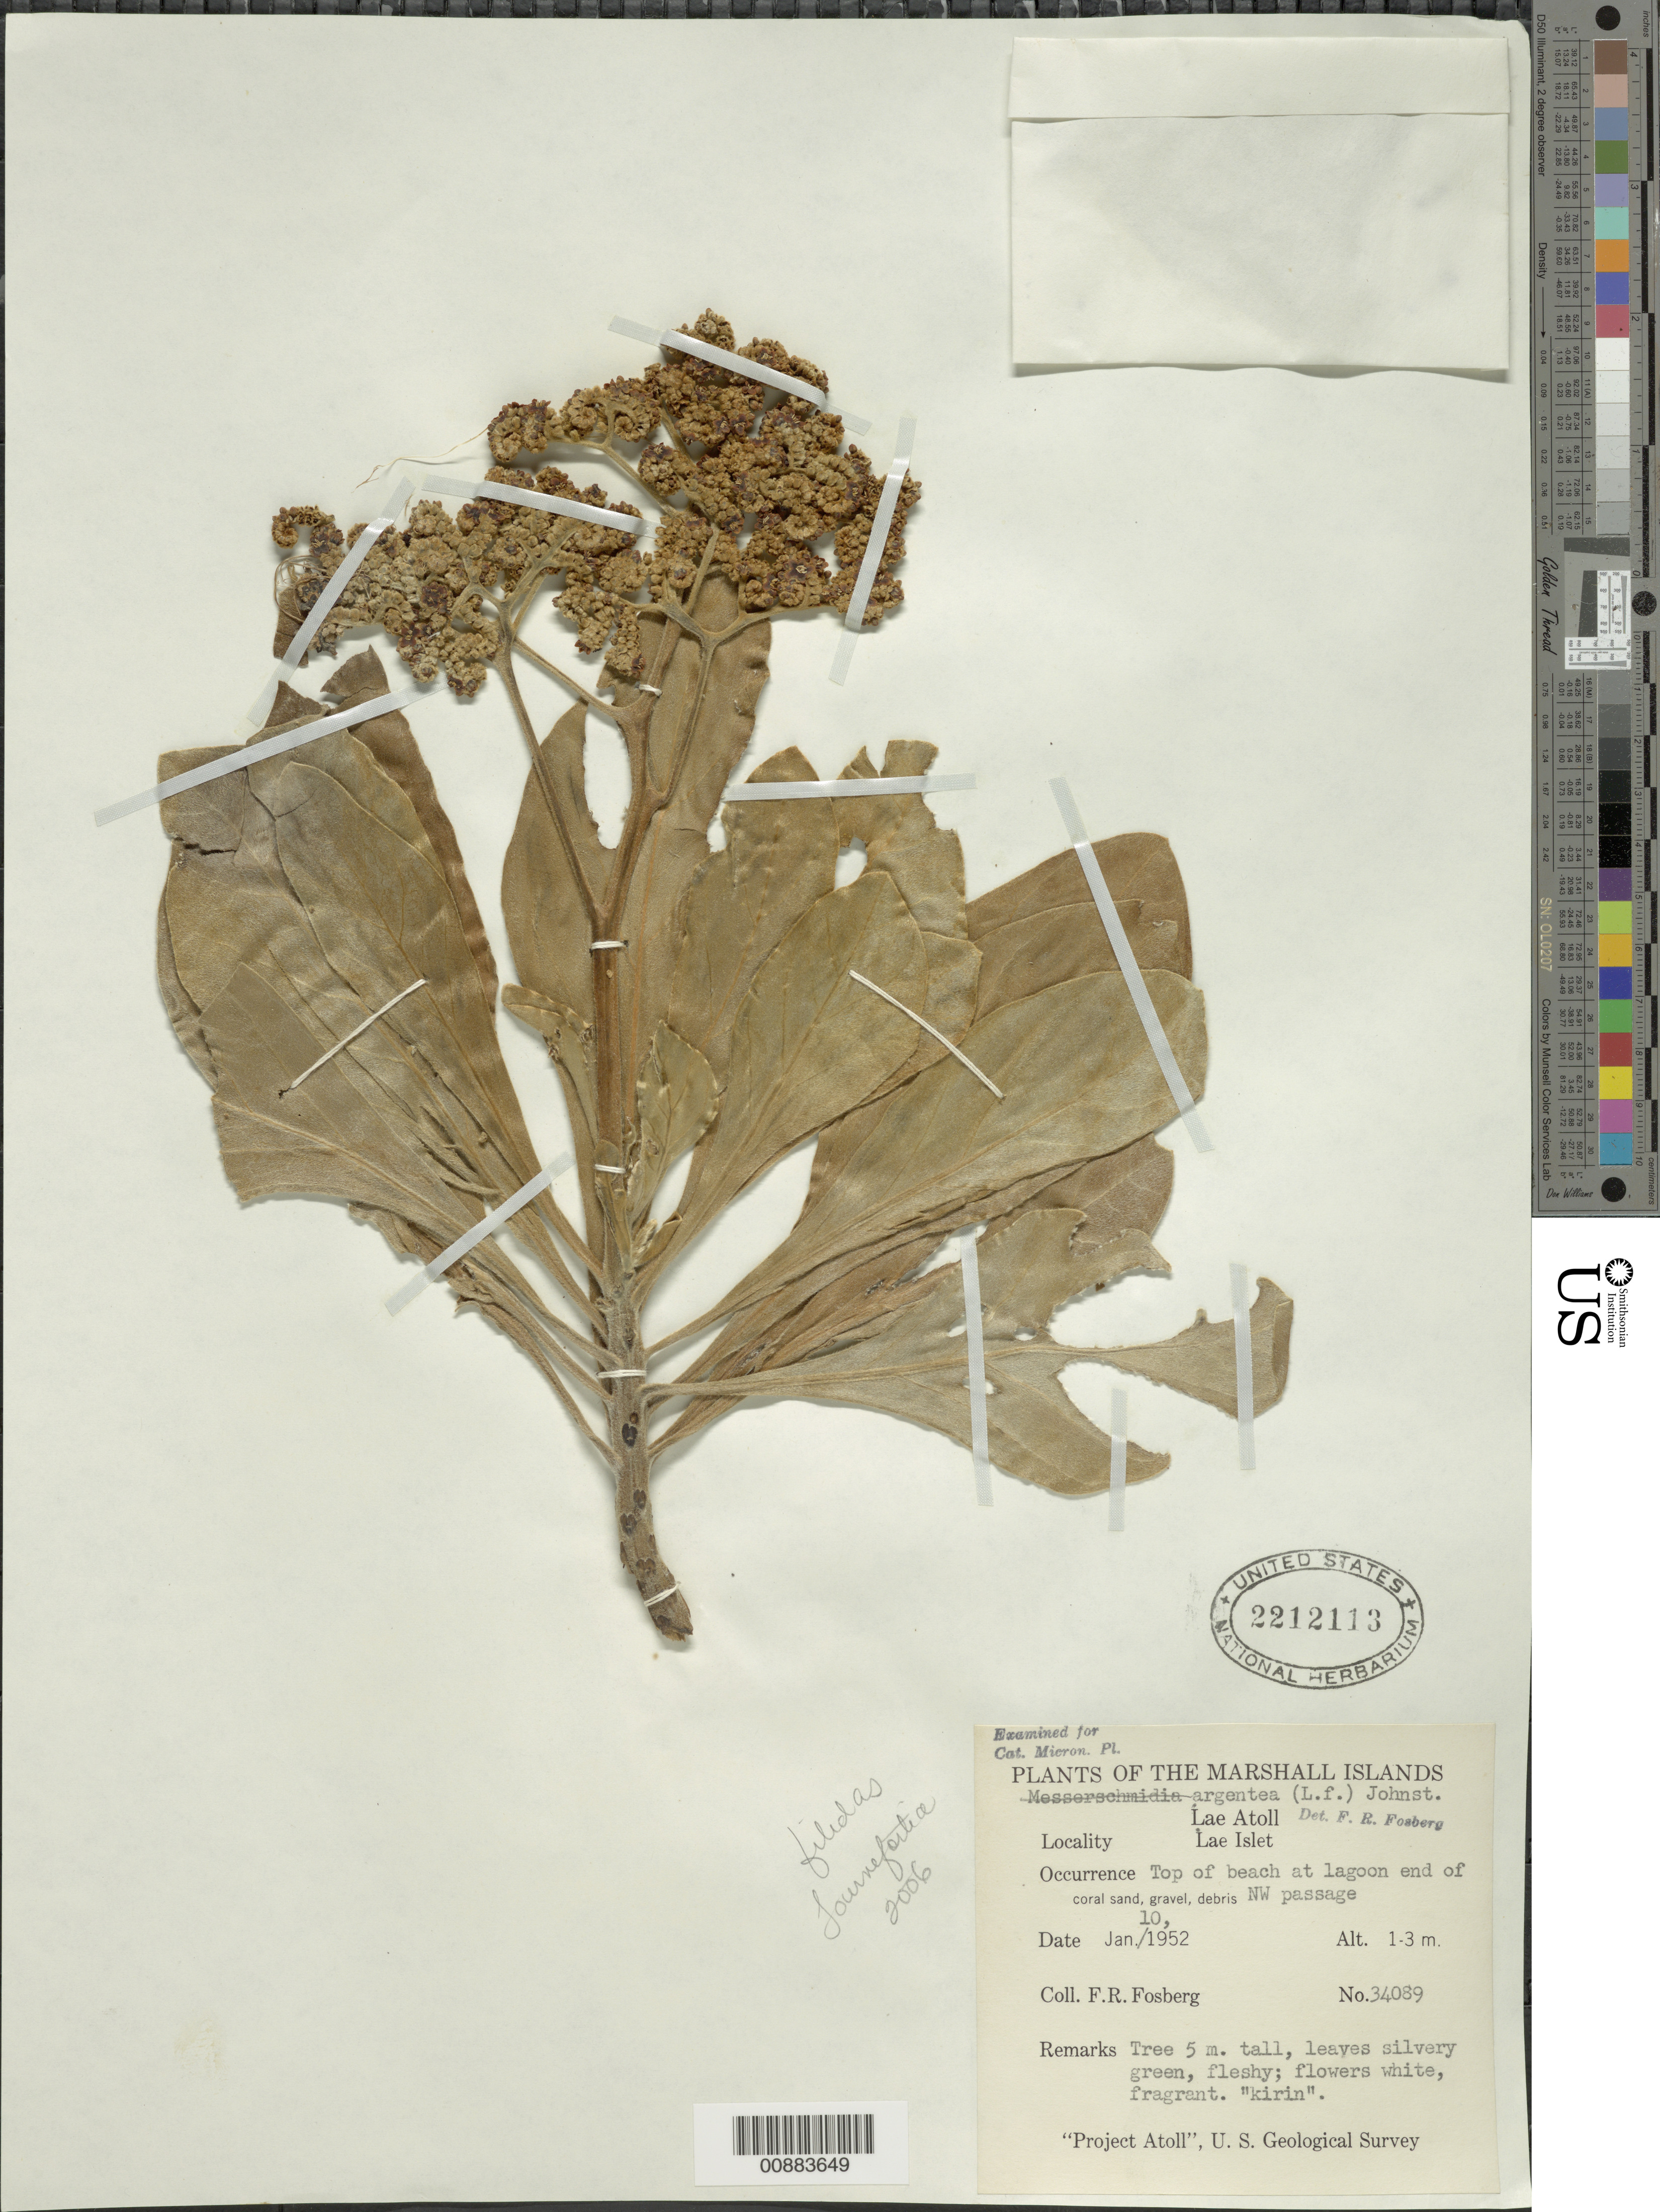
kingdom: Plantae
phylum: Tracheophyta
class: Magnoliopsida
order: Boraginales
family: Heliotropiaceae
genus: Heliotropium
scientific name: Heliotropium arboreum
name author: (Blanco) Mabberley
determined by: Wagner, W. L., (BOT), Smithsonian Institution - National Museum of Natural History (UNITED STATES)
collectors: F. R. Fosberg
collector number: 34089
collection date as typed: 10 Jan 1952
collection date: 1952-01-10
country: Marshall Islands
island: Lae Atoll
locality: Lae Islet; top of beach at lagoon end of NW passage.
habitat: coral sand, gravel debris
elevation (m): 1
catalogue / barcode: US 2212113